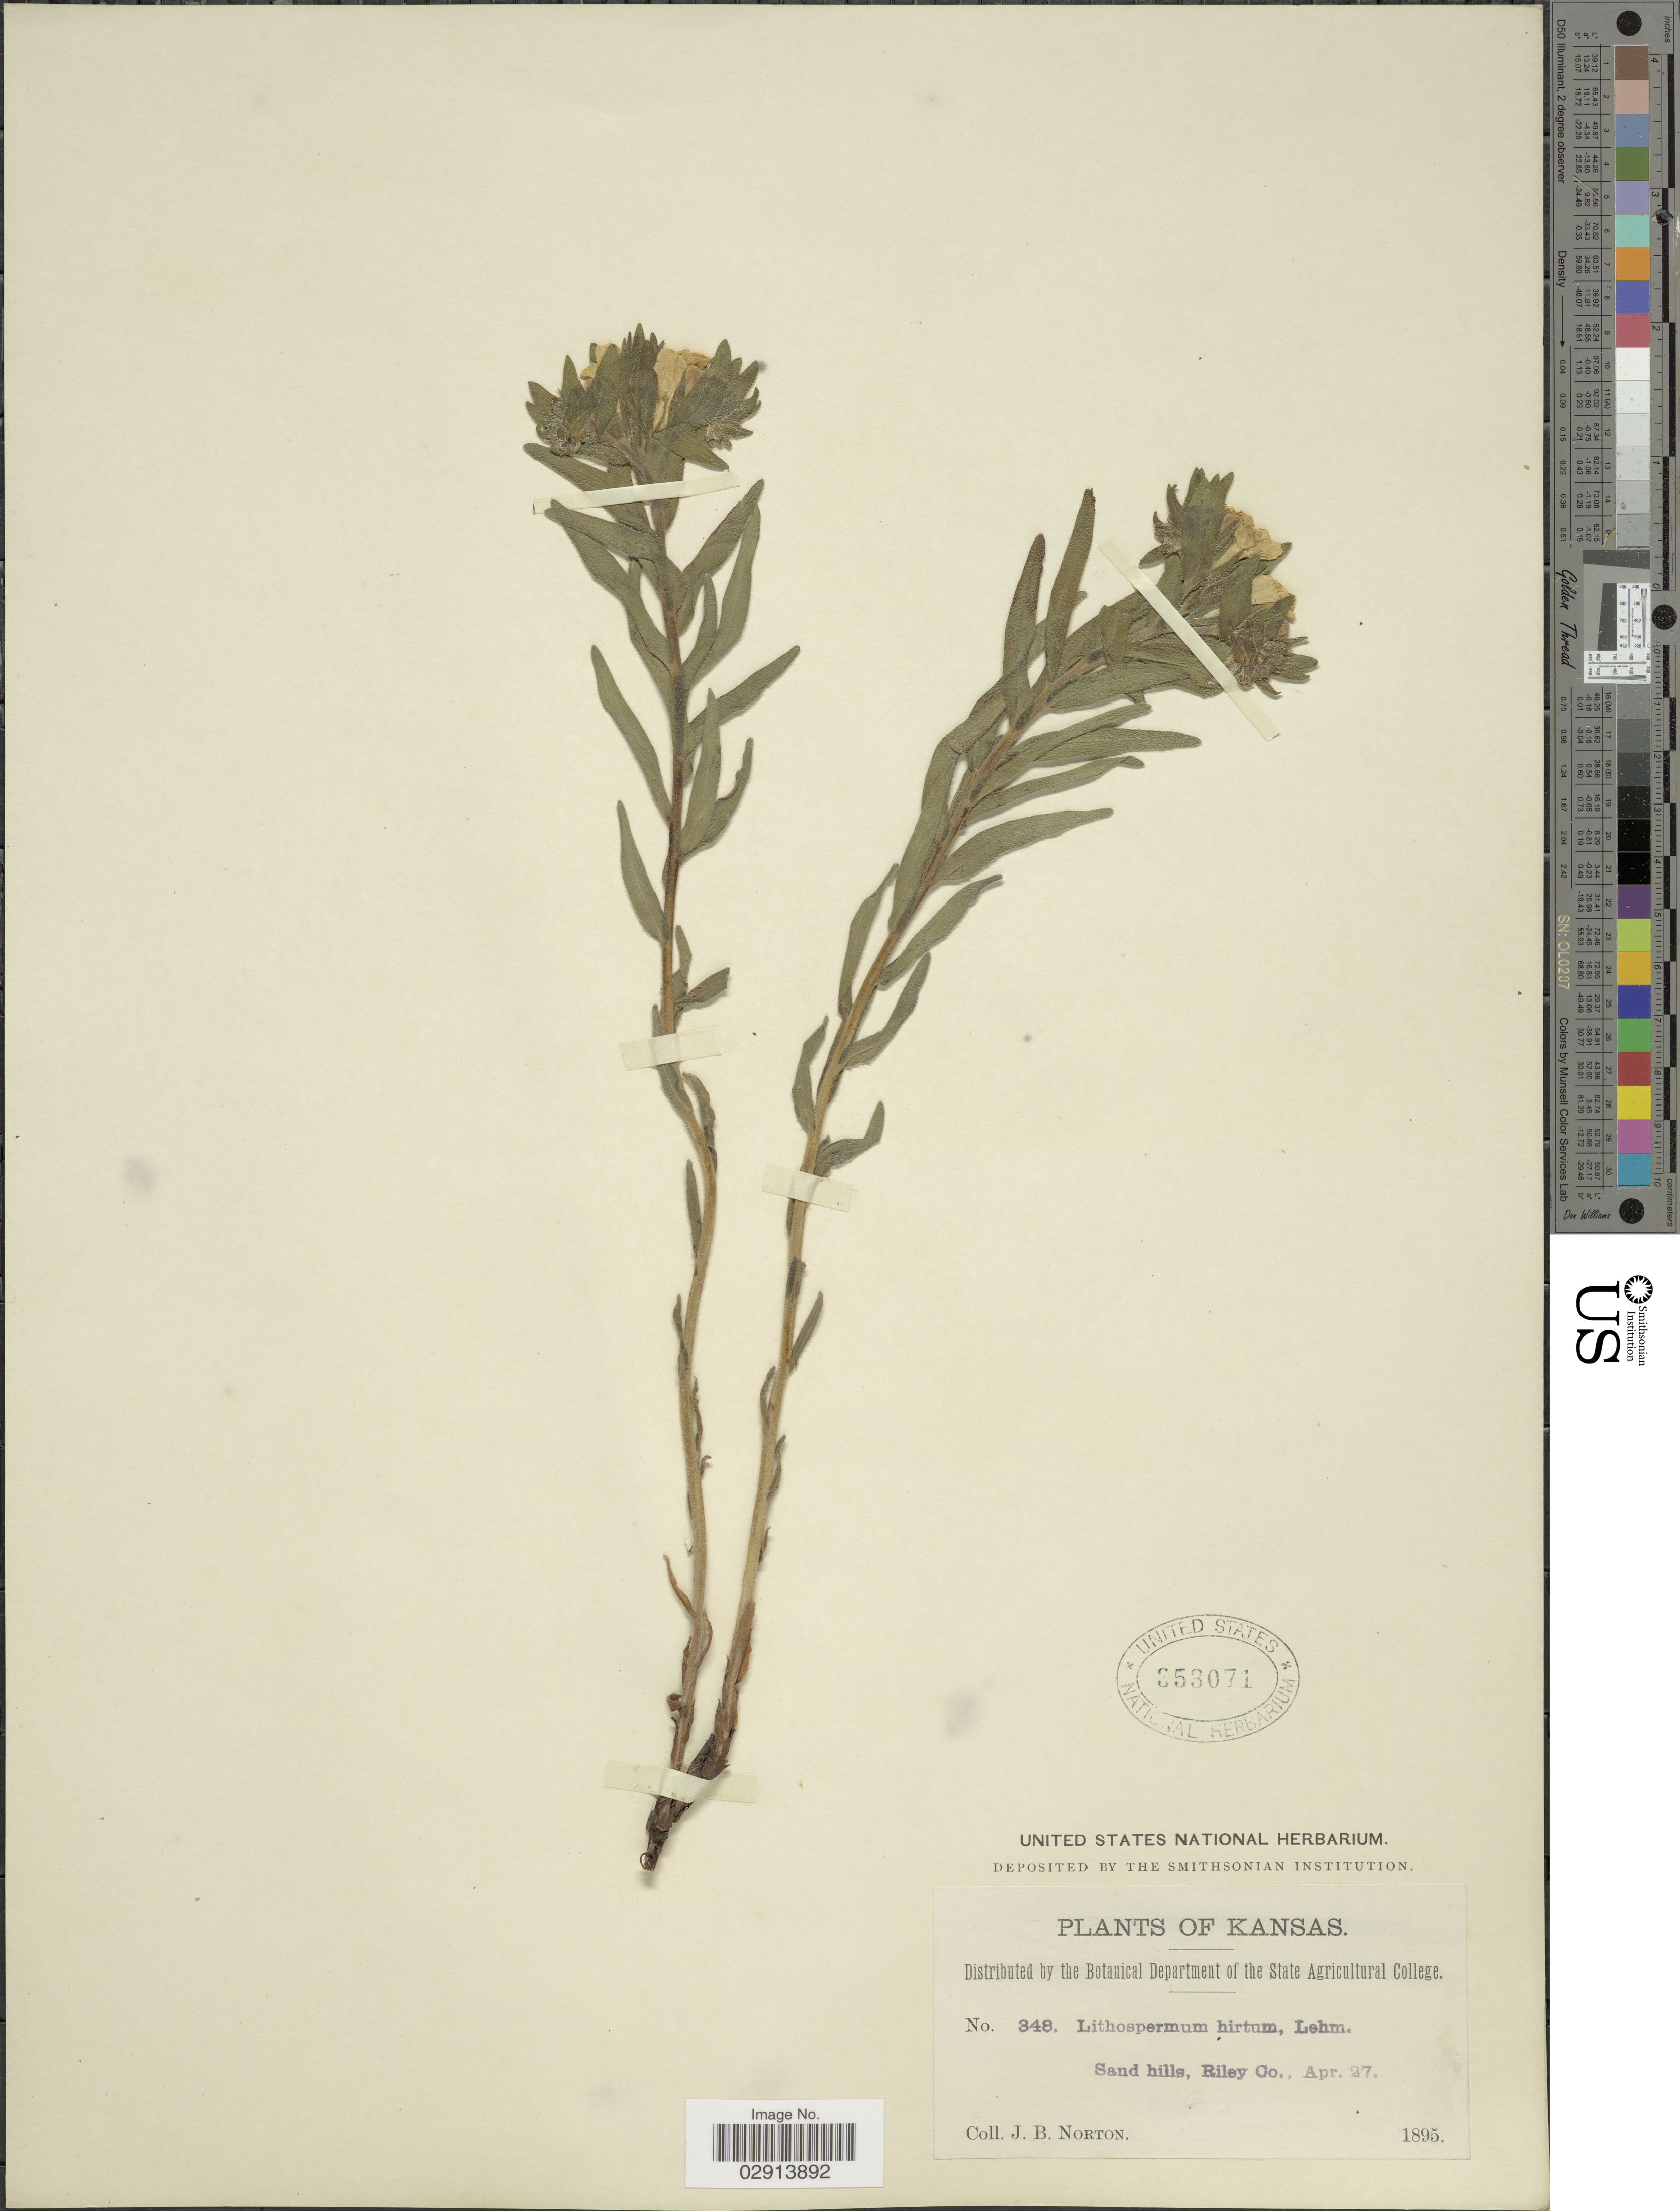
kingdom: Plantae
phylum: Tracheophyta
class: Magnoliopsida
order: Boraginales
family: Boraginaceae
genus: Lithospermum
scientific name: Lithospermum caroliniense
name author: (J.F. Gmel.) MacMill.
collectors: J. B. Norton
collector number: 348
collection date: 1895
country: United States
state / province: Kansas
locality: Sand hills, Riley Co.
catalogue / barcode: US 353071